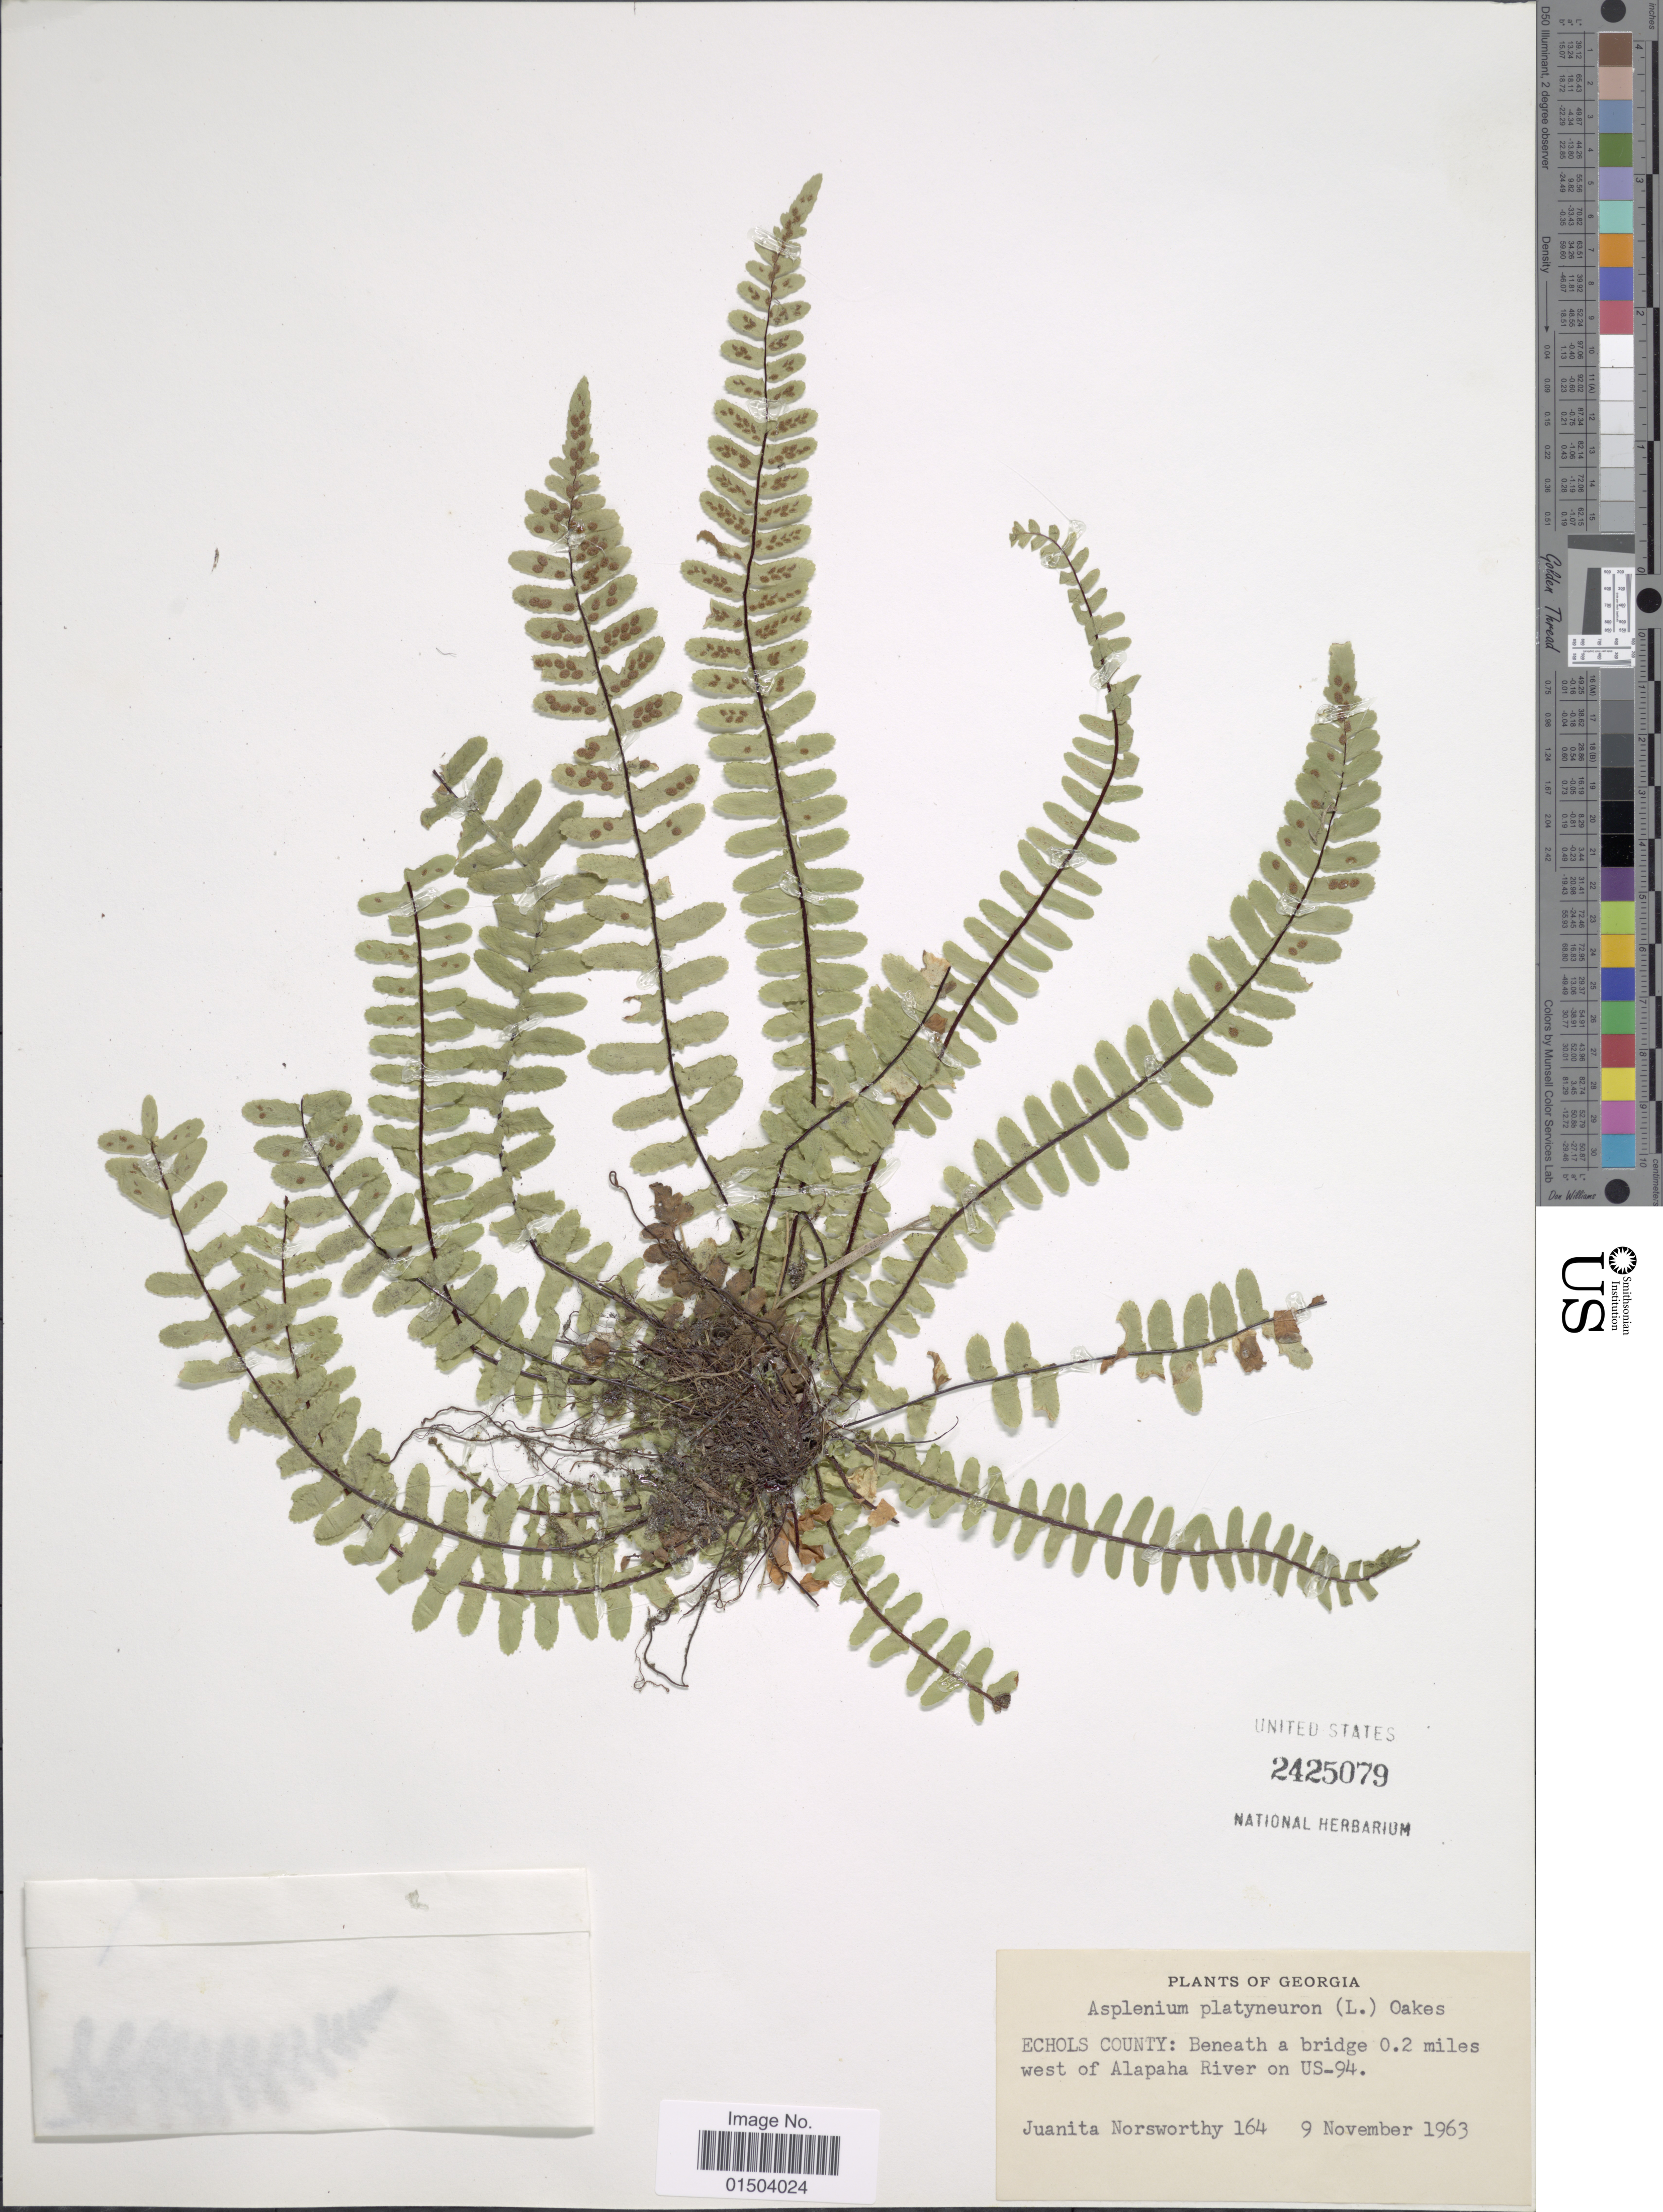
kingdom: Plantae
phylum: Tracheophyta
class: Polypodiopsida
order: Polypodiales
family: Aspleniaceae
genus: Asplenium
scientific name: Asplenium platyneuron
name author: (L.) Britton, Stearns & Poggenb.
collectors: J. Norsworthy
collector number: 164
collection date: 1963-11-09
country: United States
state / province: Georgia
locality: Echols County: Beneath a bridge 0.2 miles west of Alapaha River on US-94.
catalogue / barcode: US 2425079